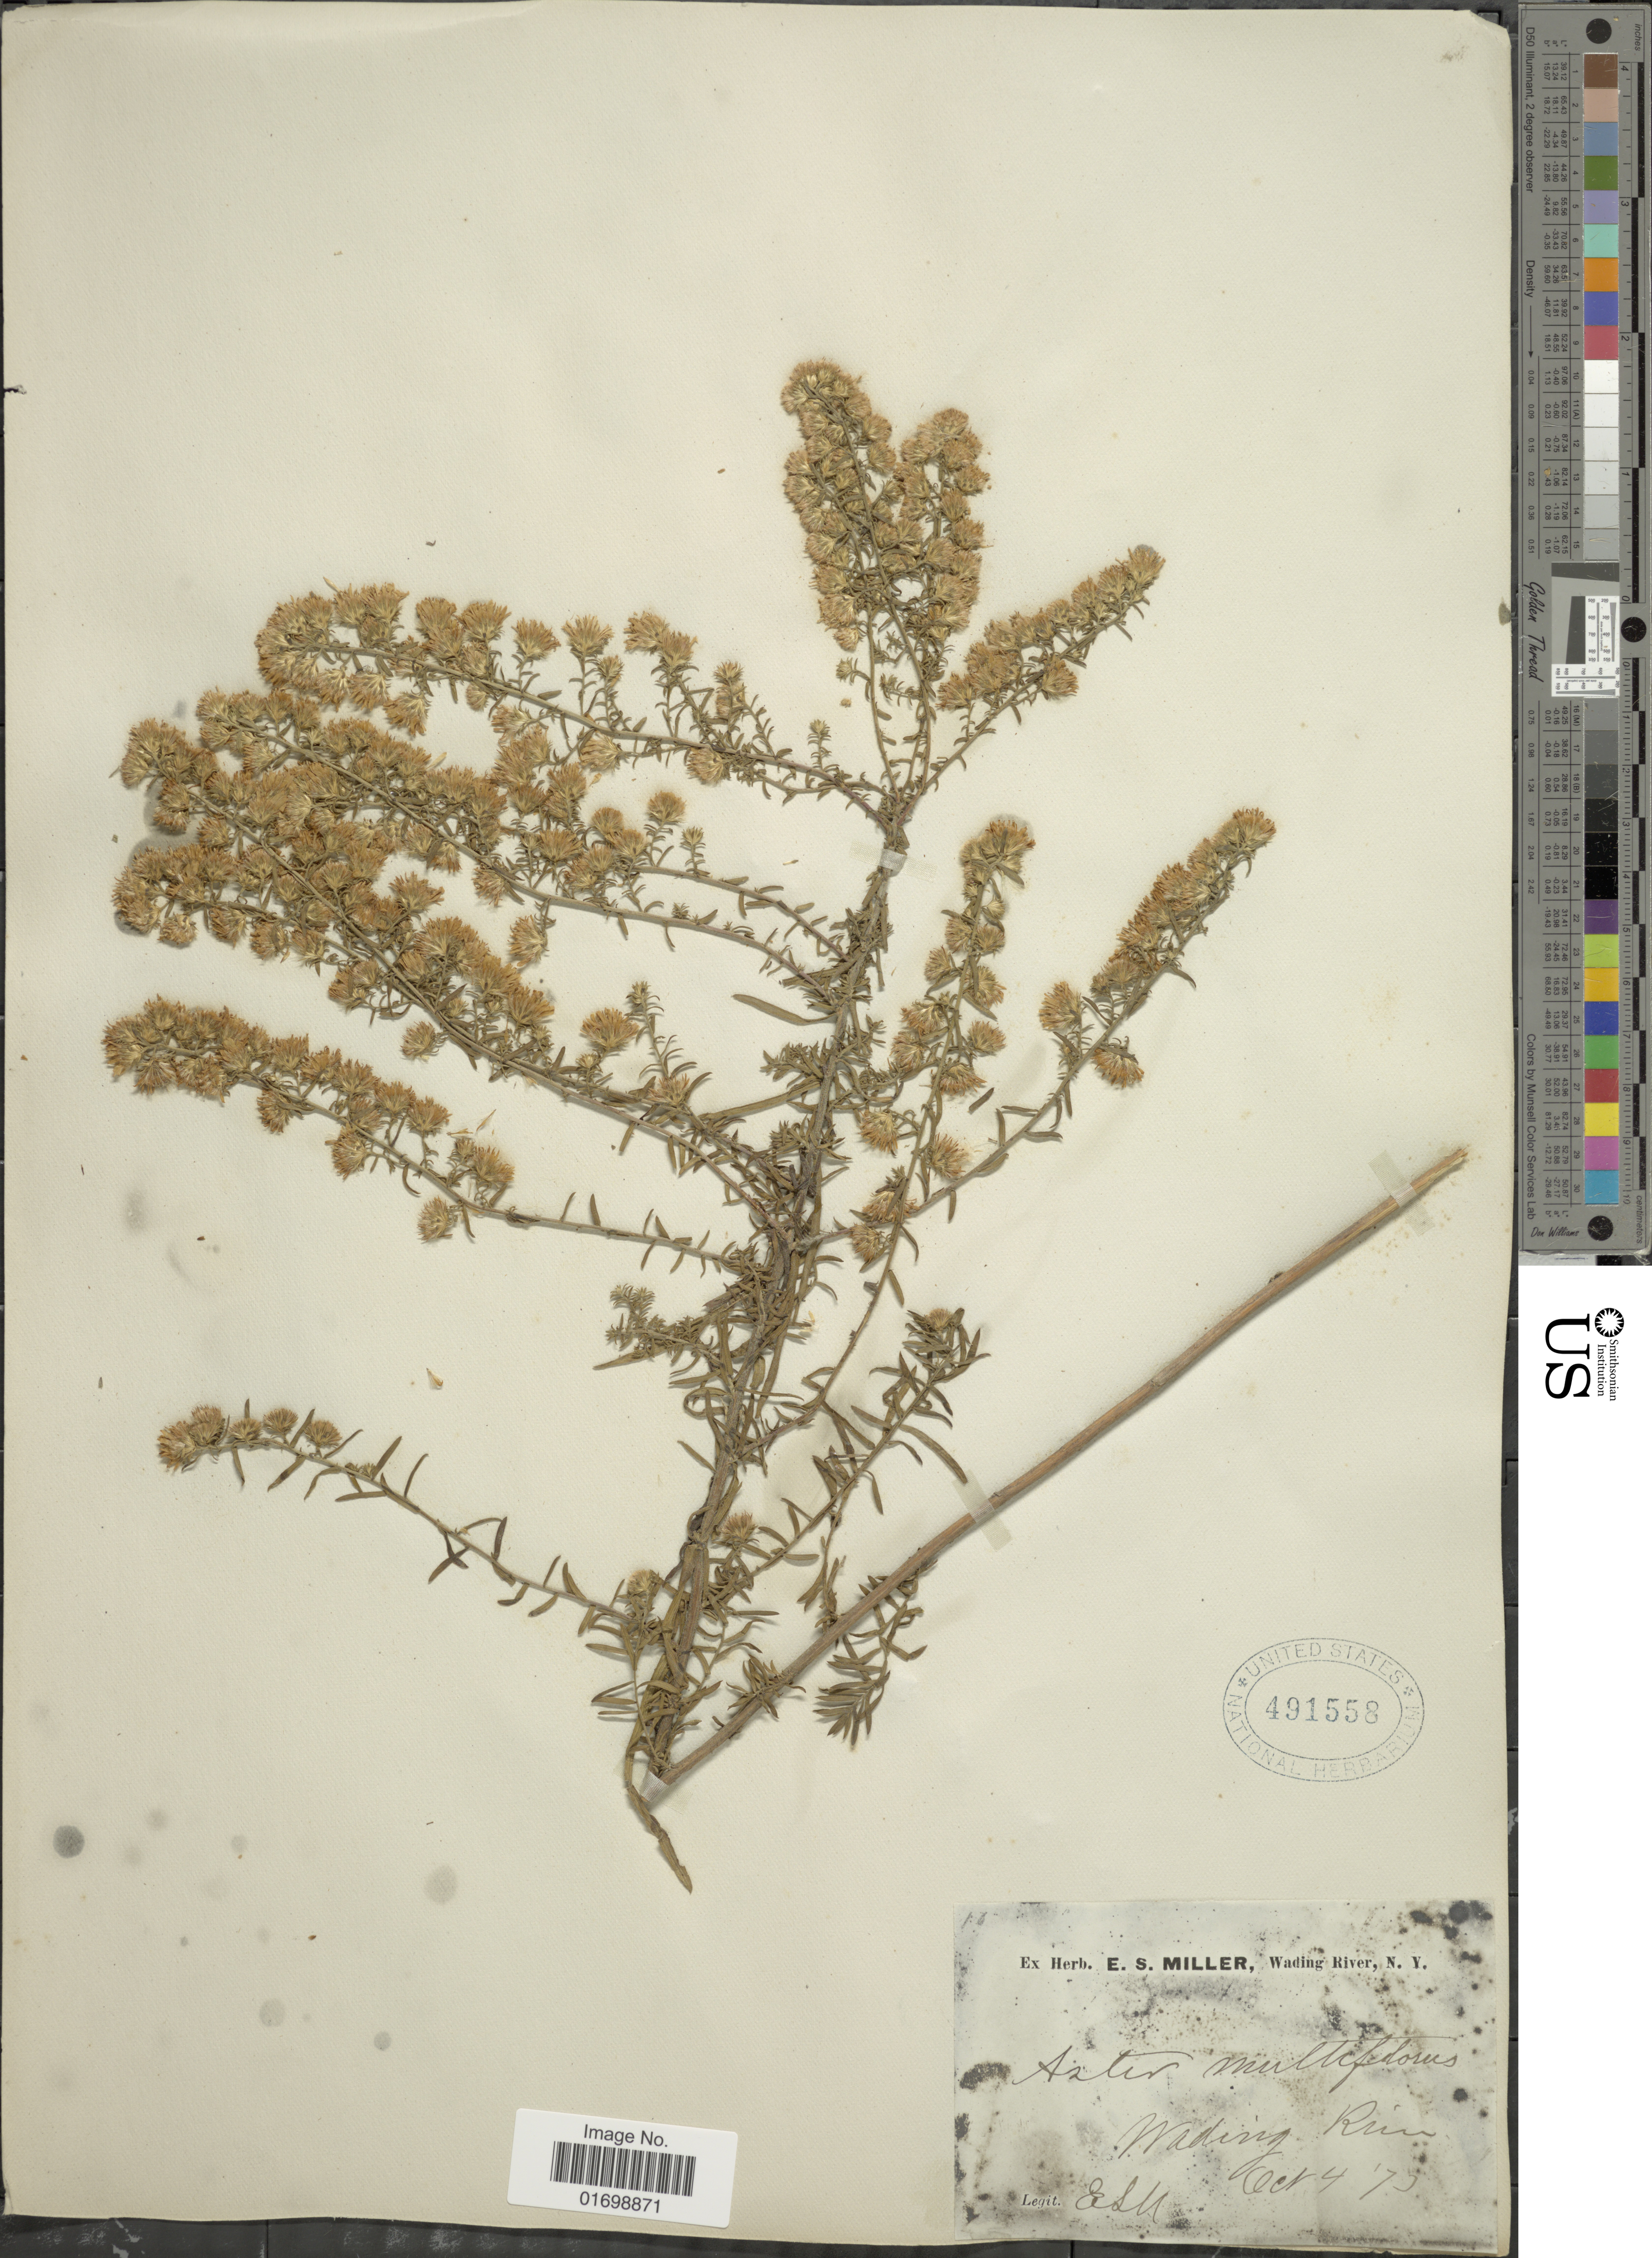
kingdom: Plantae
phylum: Tracheophyta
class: Magnoliopsida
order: Asterales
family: Asteraceae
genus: Symphyotrichum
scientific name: Symphyotrichum ericoides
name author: (L.) G.L. Nesom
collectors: E. S. Miller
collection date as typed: Transcribed d/m/y: 4/10/73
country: United States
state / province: New York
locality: Wading River.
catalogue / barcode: US 491558